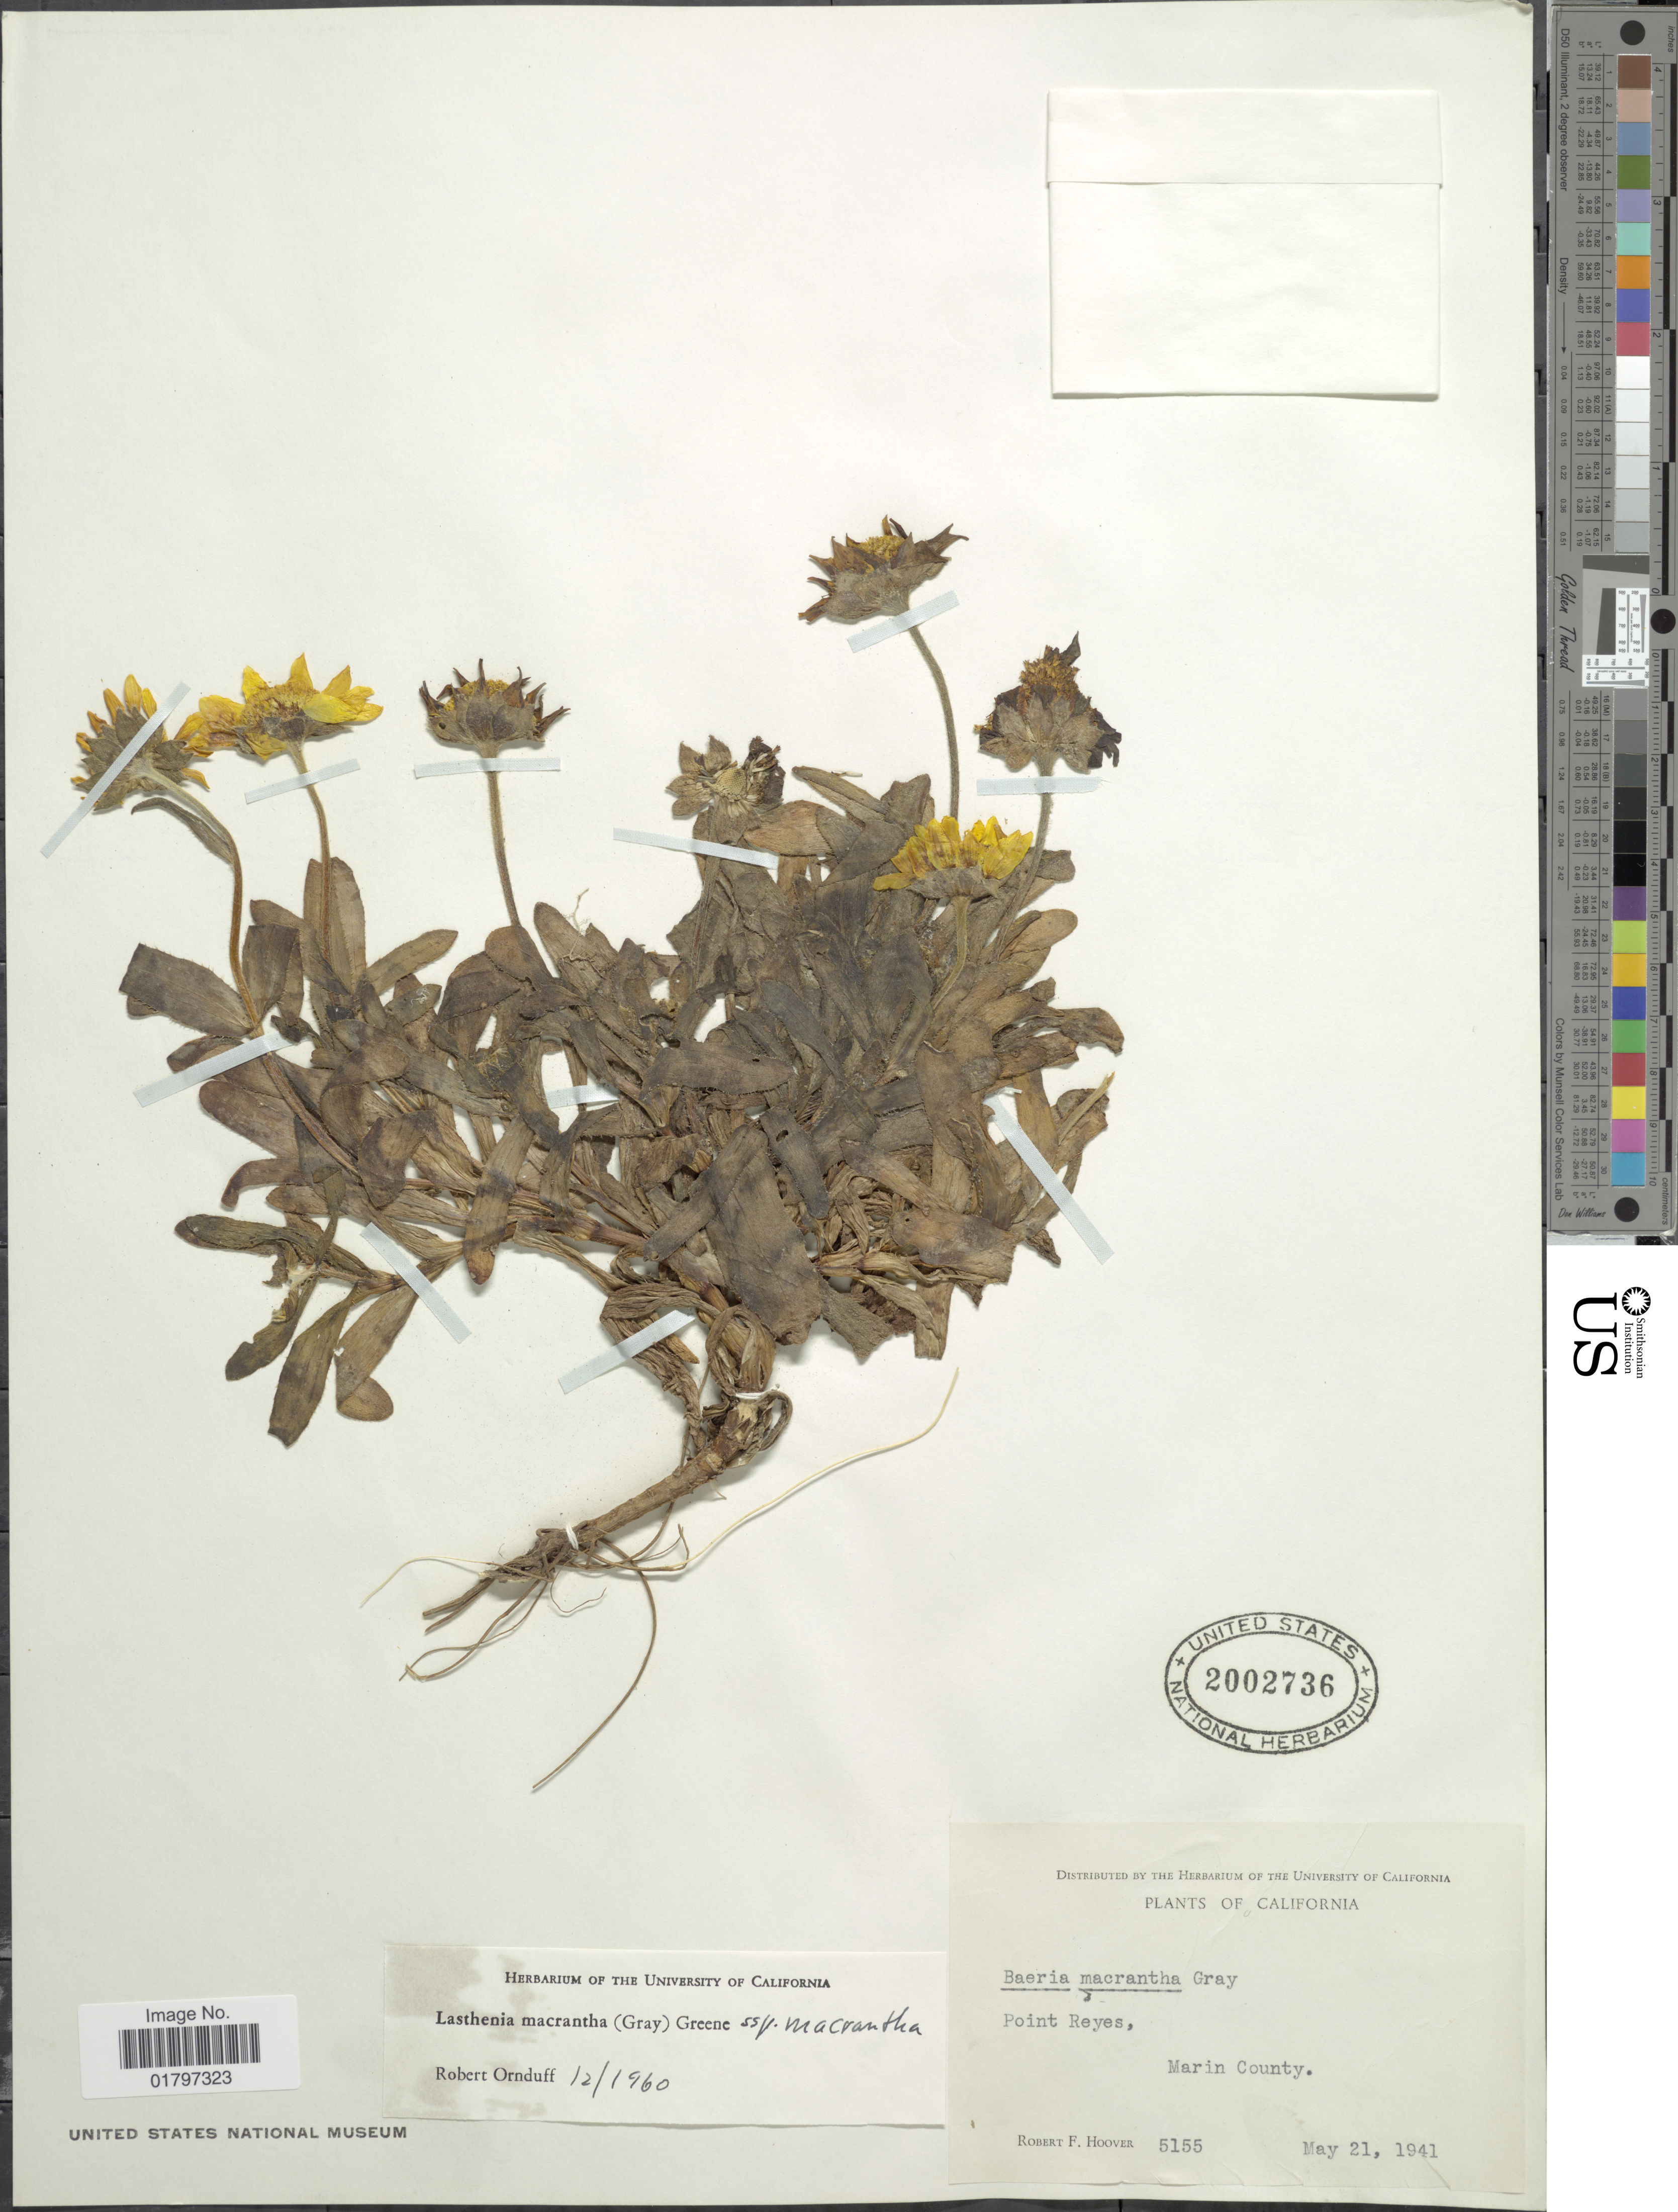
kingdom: Plantae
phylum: Tracheophyta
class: Magnoliopsida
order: Asterales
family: Asteraceae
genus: Lasthenia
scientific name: Lasthenia lasthemia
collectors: R. F. Hoover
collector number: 5155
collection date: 1941-05-21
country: United States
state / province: California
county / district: Marin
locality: Point Reyes, Marin County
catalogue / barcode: US 2002736